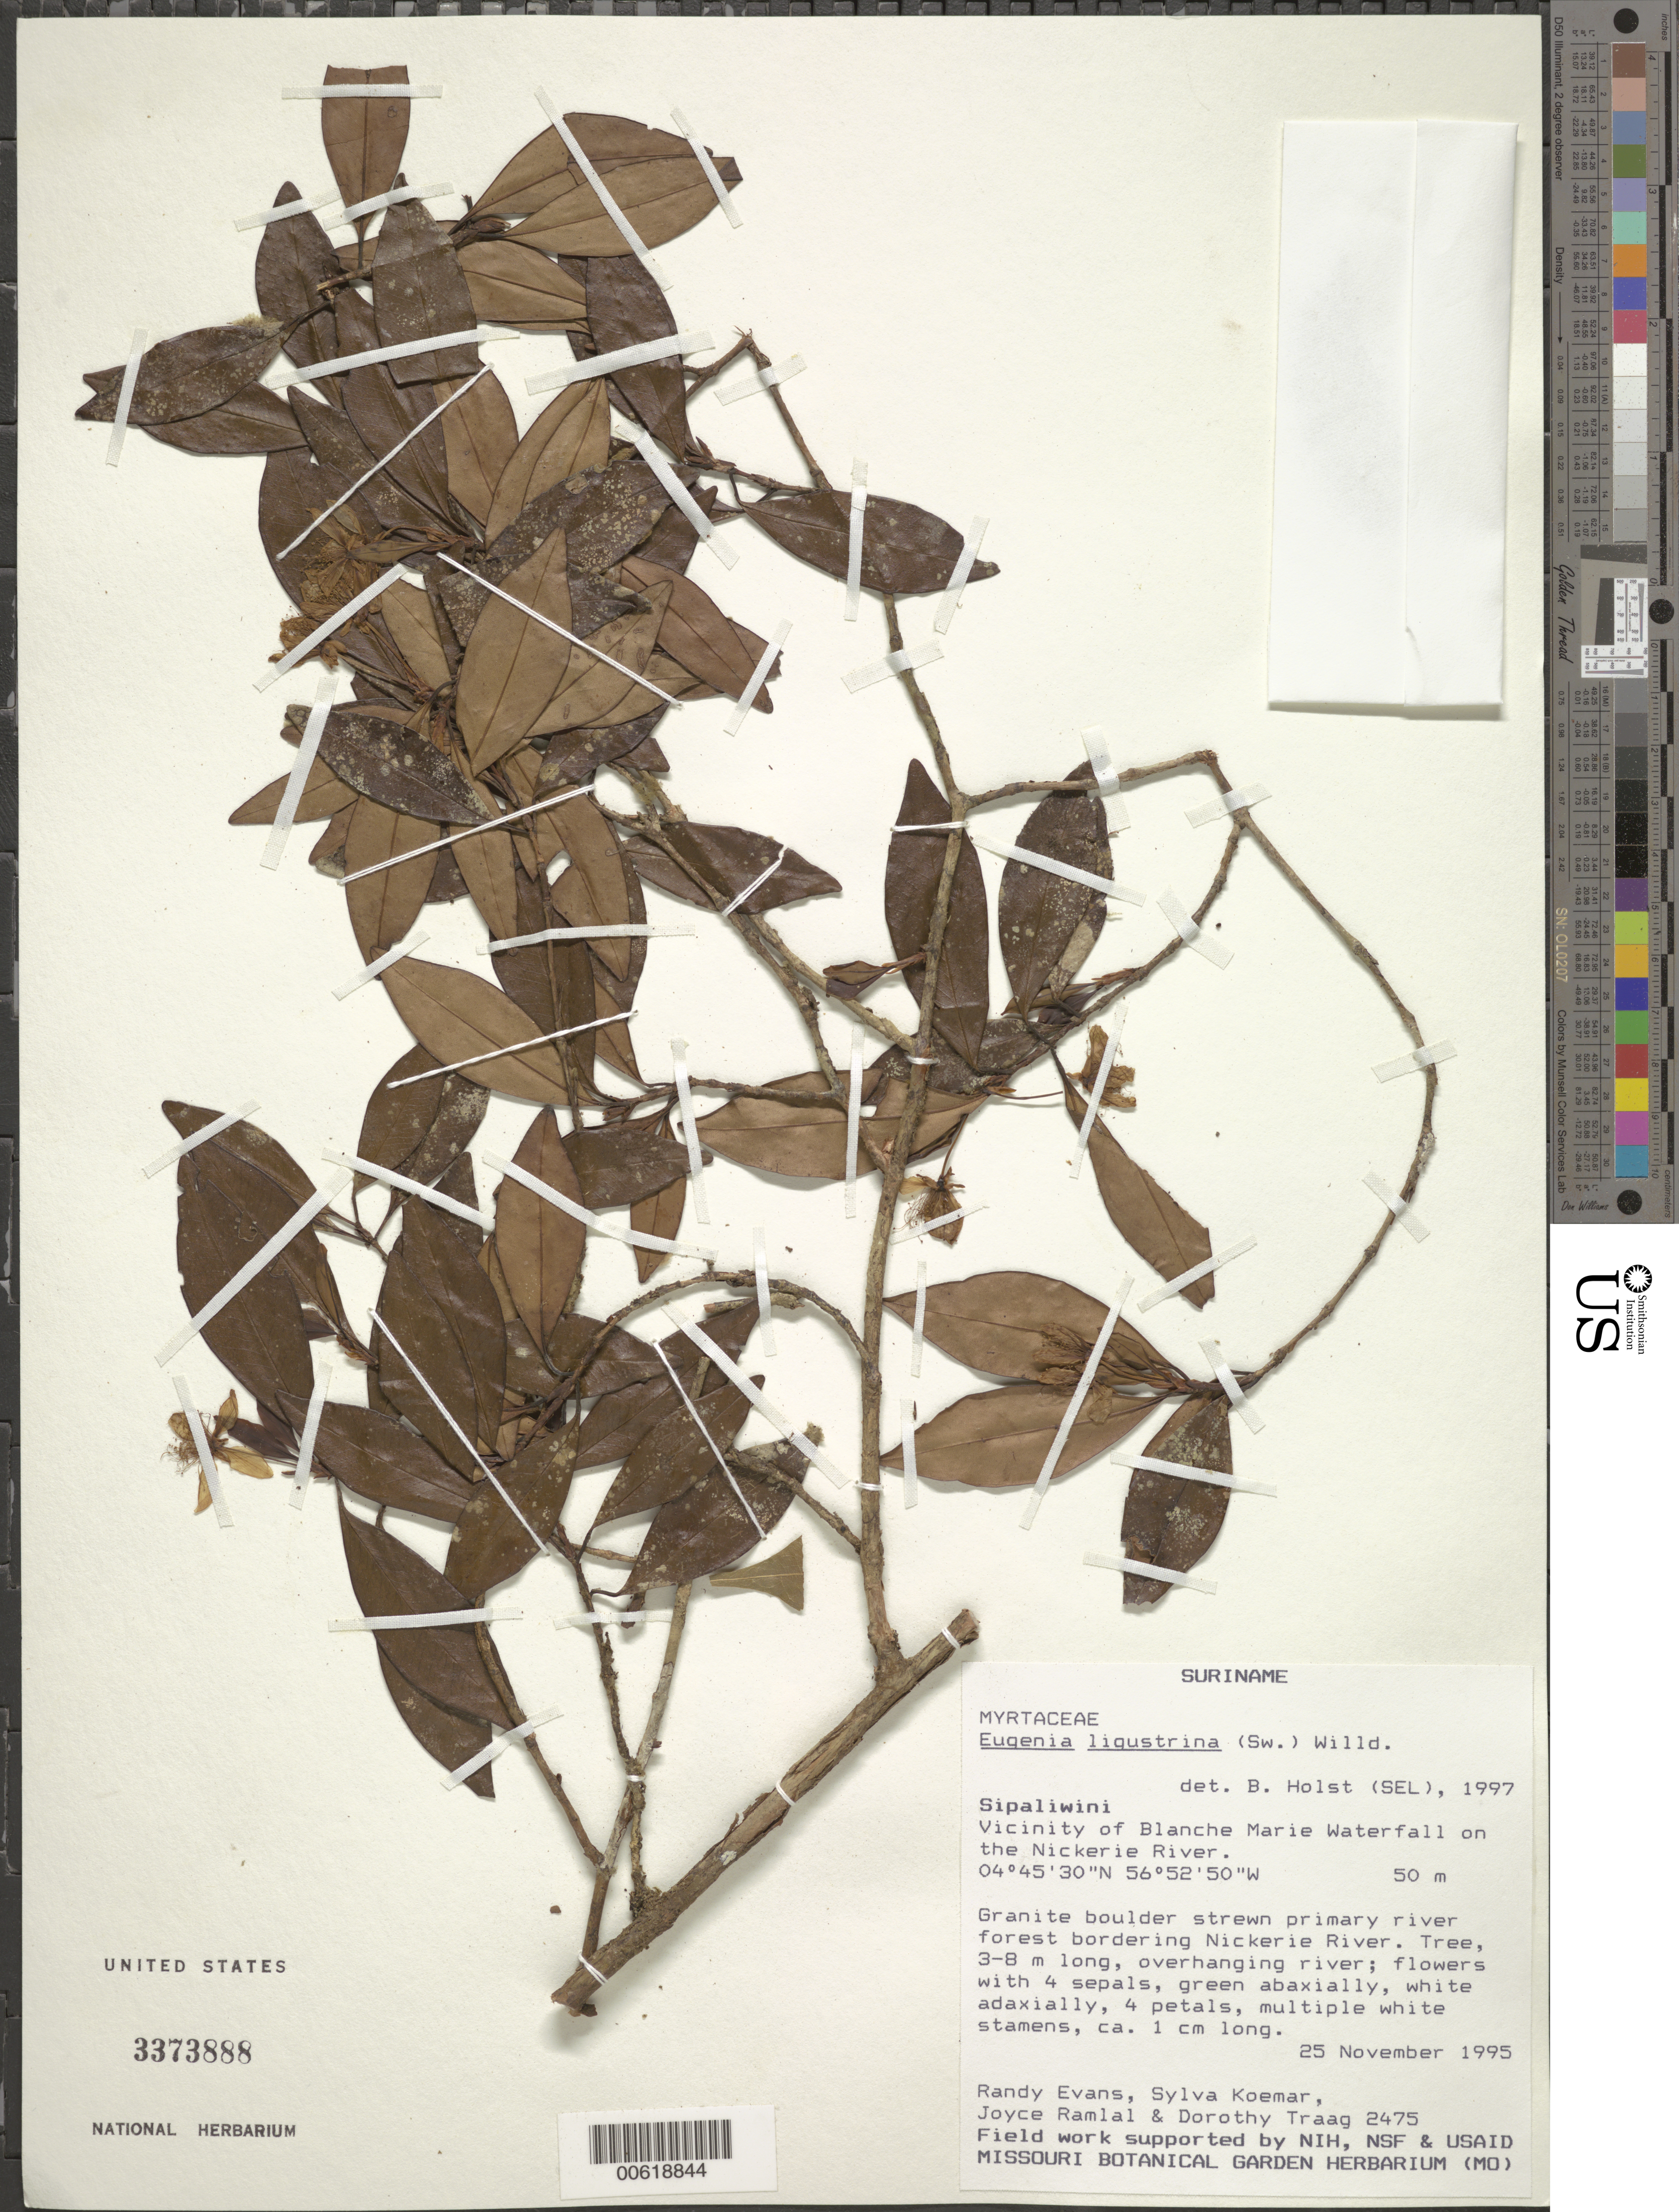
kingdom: Plantae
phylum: Tracheophyta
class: Magnoliopsida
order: Myrtales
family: Myrtaceae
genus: Eugenia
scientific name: Eugenia ligustrina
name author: (Sw.) Willd.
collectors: R. Evans, S. Koemar, J. Ramlal & D. Traag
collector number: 2475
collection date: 1995-11-25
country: Suriname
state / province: Sipaliwini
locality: Vicinity of Blanche Marie Waterfall on the Nickerie River.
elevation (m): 50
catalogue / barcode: US 3373888